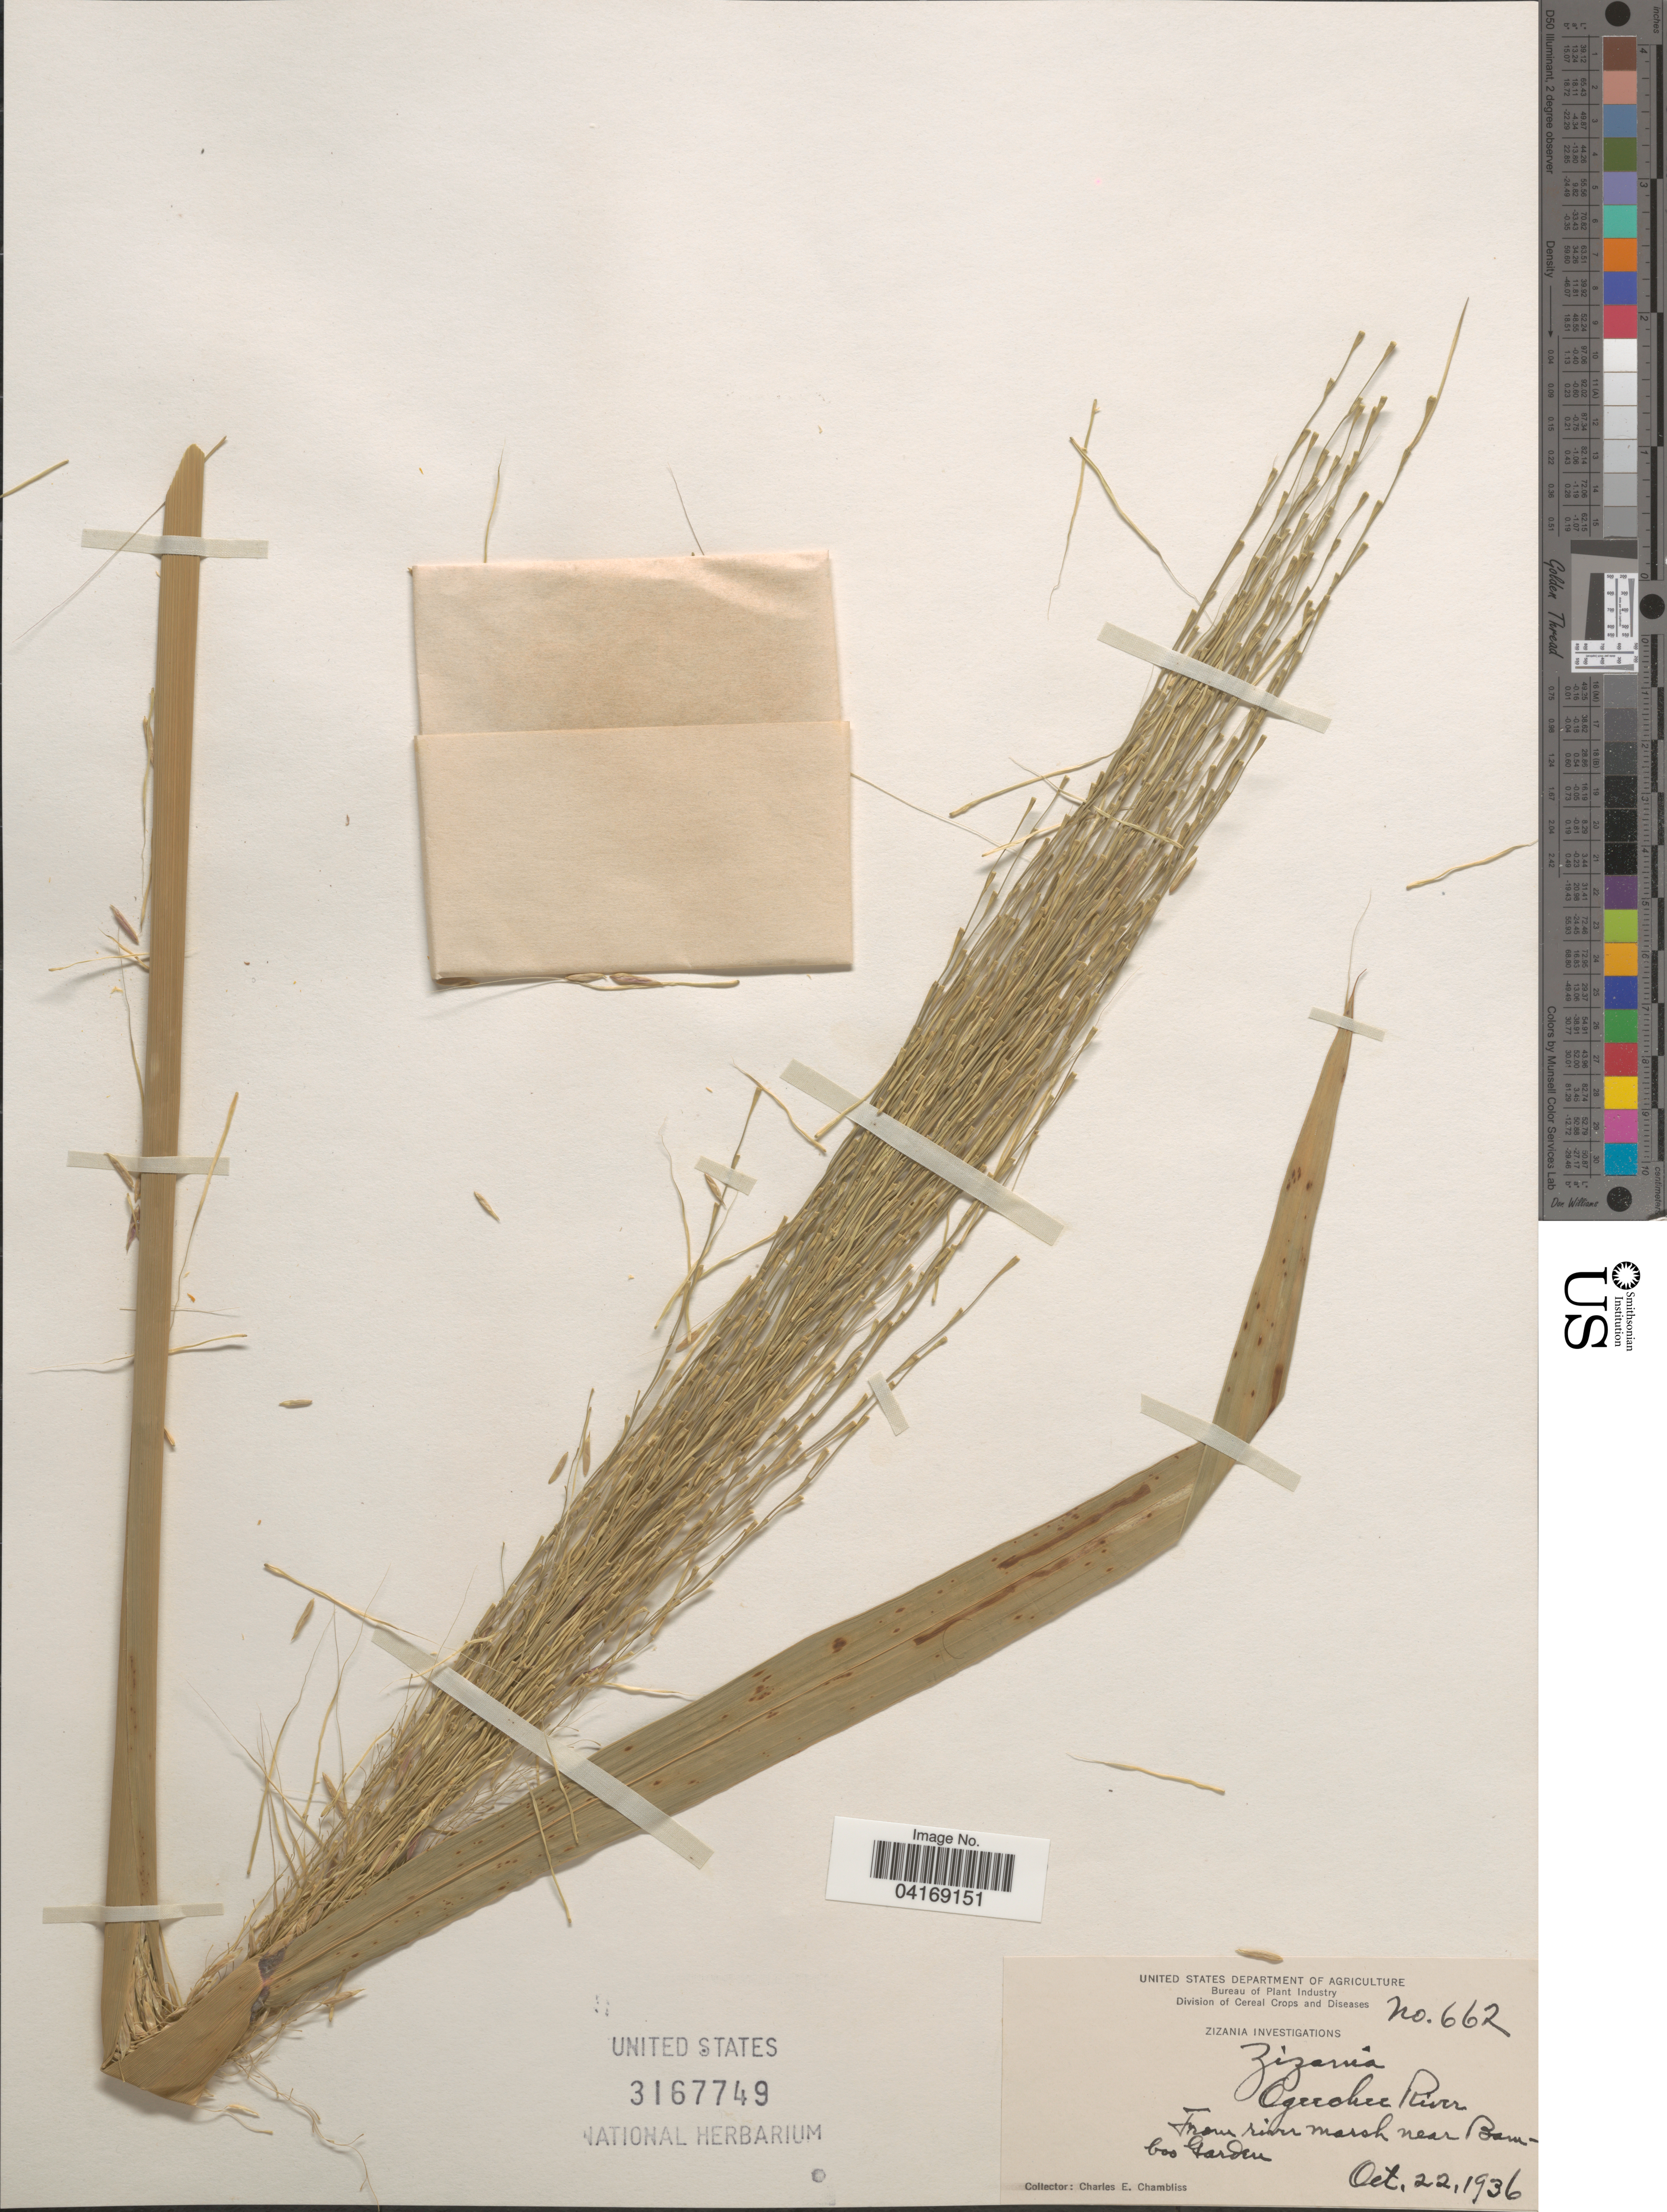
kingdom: Plantae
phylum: Tracheophyta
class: Liliopsida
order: Poales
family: Poaceae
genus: Zizania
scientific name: Zizania sp.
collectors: C. Chambliss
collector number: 662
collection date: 1936-10-22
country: United States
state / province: Georgia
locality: Ogeechee River. From river marsh near Bamboo Garden.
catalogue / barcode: US 3167749